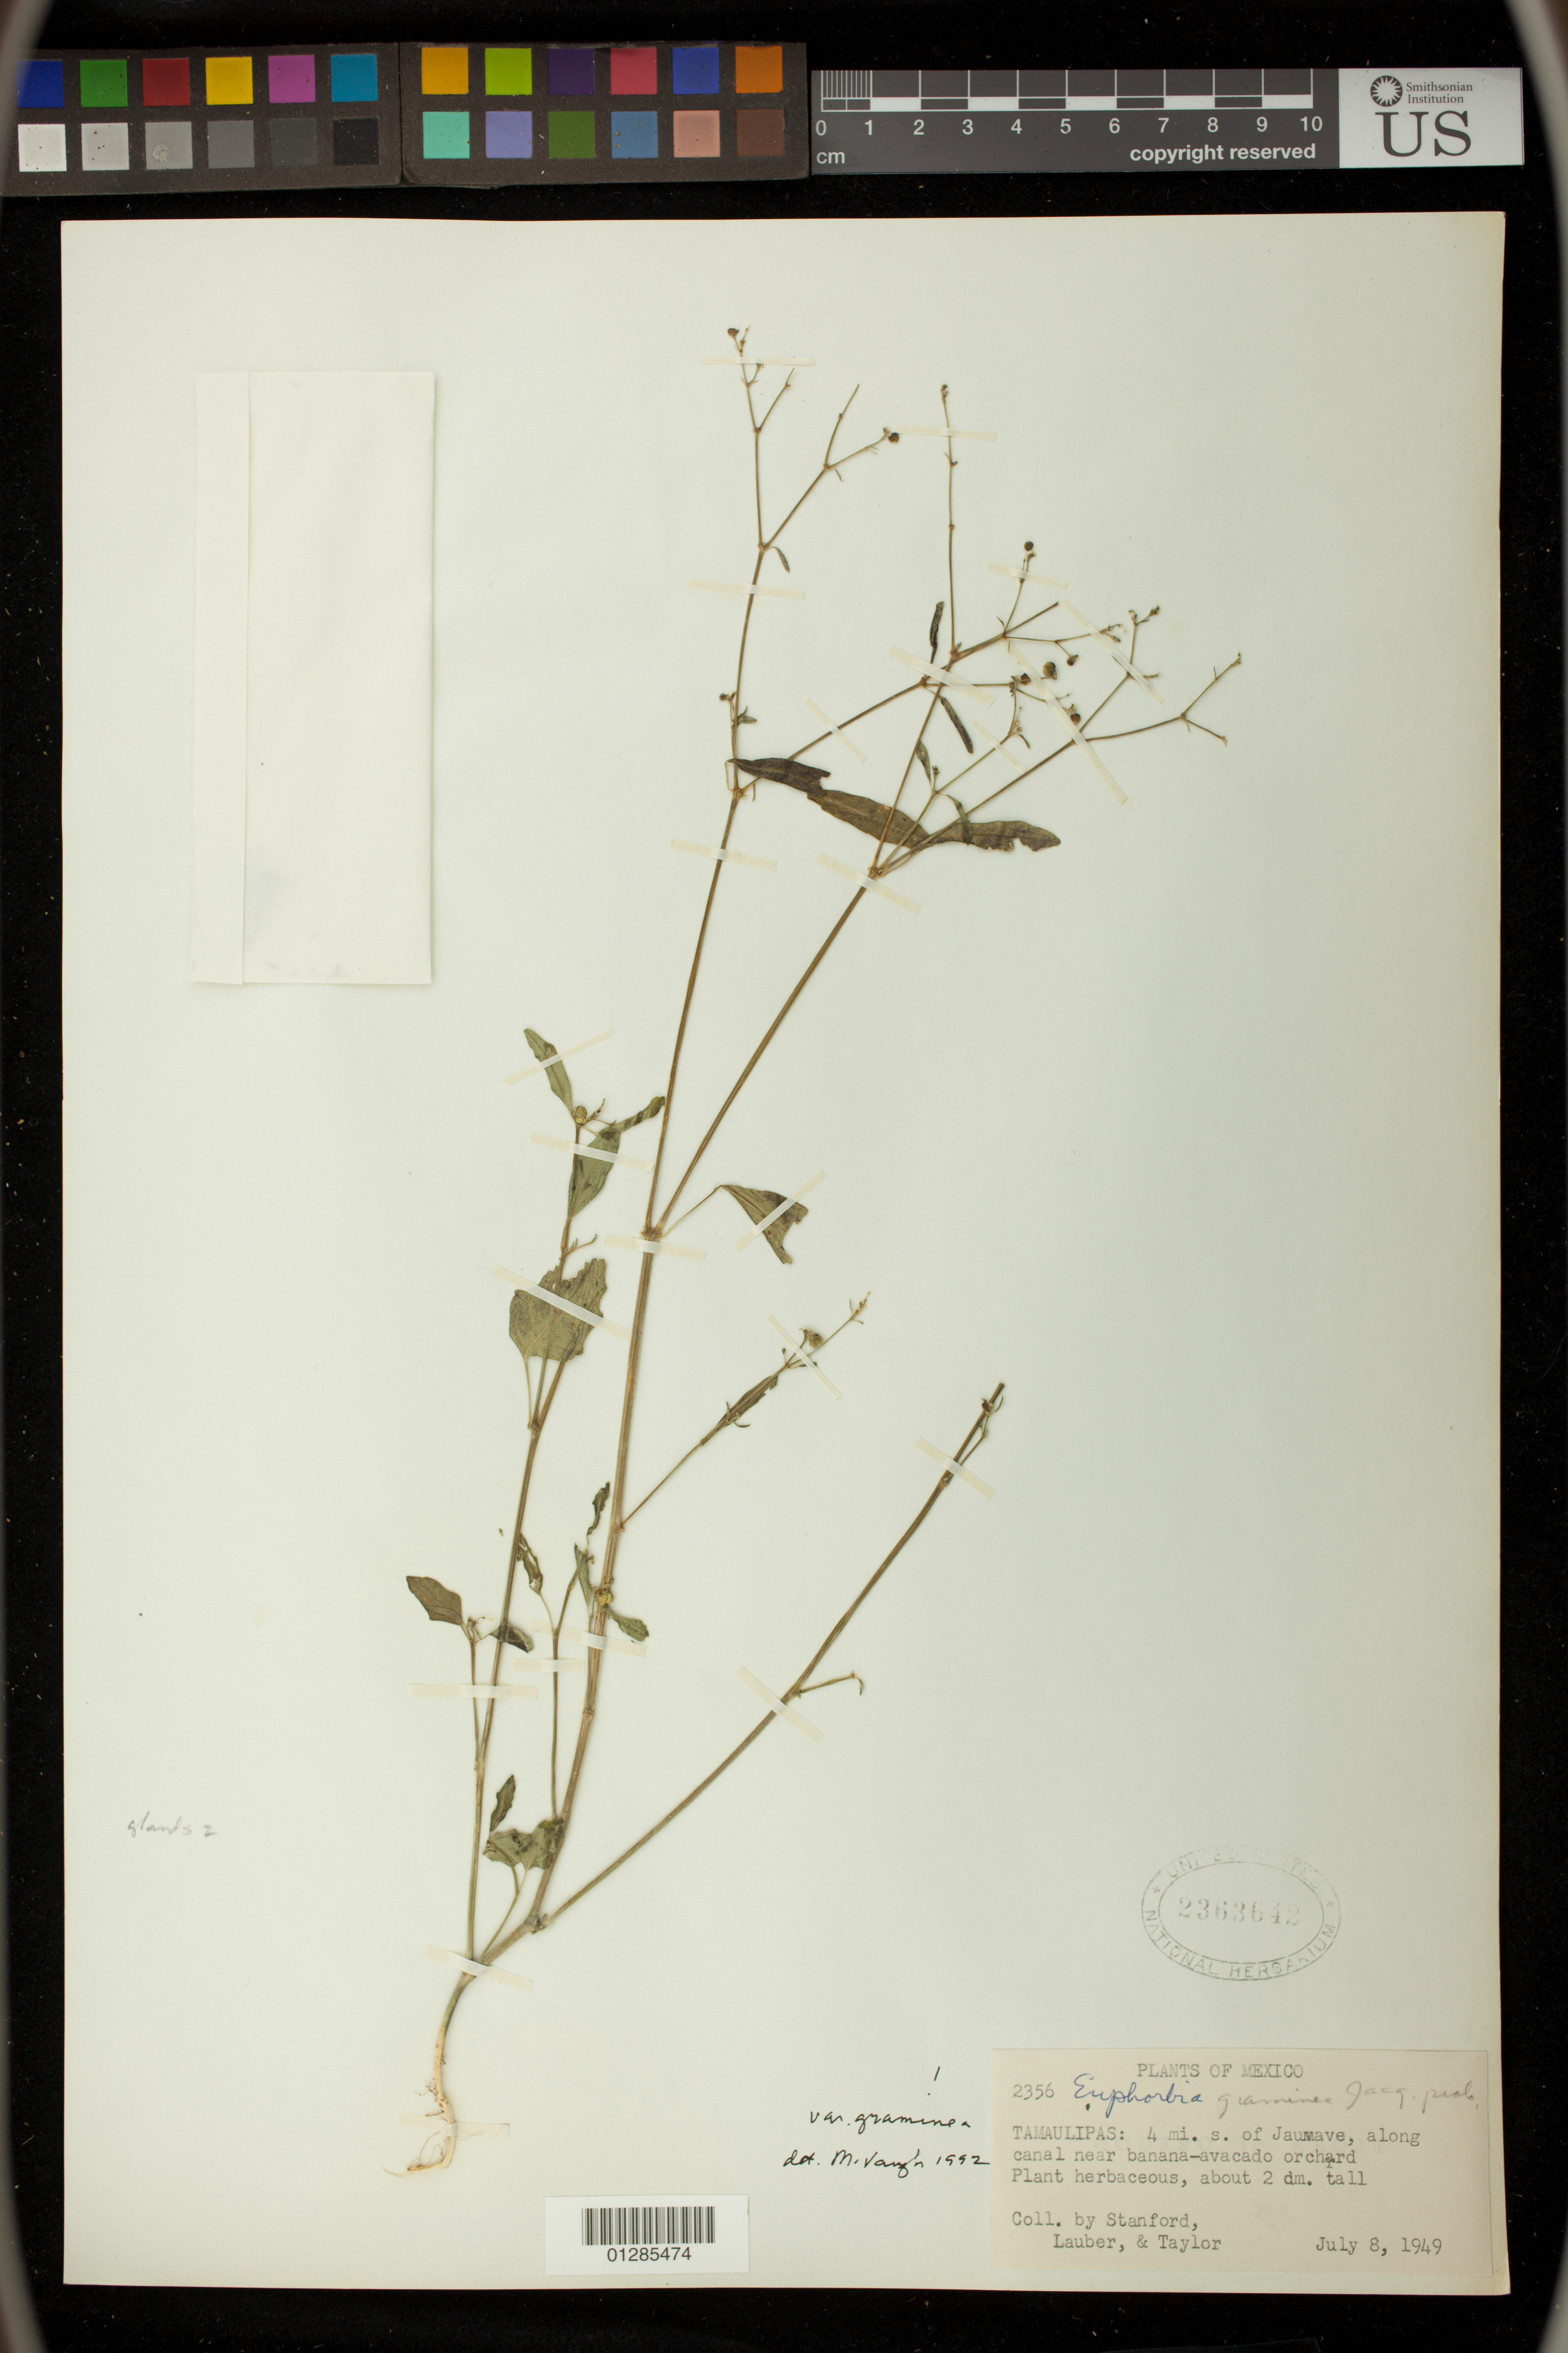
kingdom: Plantae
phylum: Tracheophyta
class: Magnoliopsida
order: Malpighiales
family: Euphorbiaceae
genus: Euphorbia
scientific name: Euphorbia graminea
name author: Jacq.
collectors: -. Stanford, Lauber, -- & -- Taylor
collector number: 2356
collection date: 1949-07-08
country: Mexico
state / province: Tamaulipas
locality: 4 mi. s. of Jaumave, along canal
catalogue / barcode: US 2363642